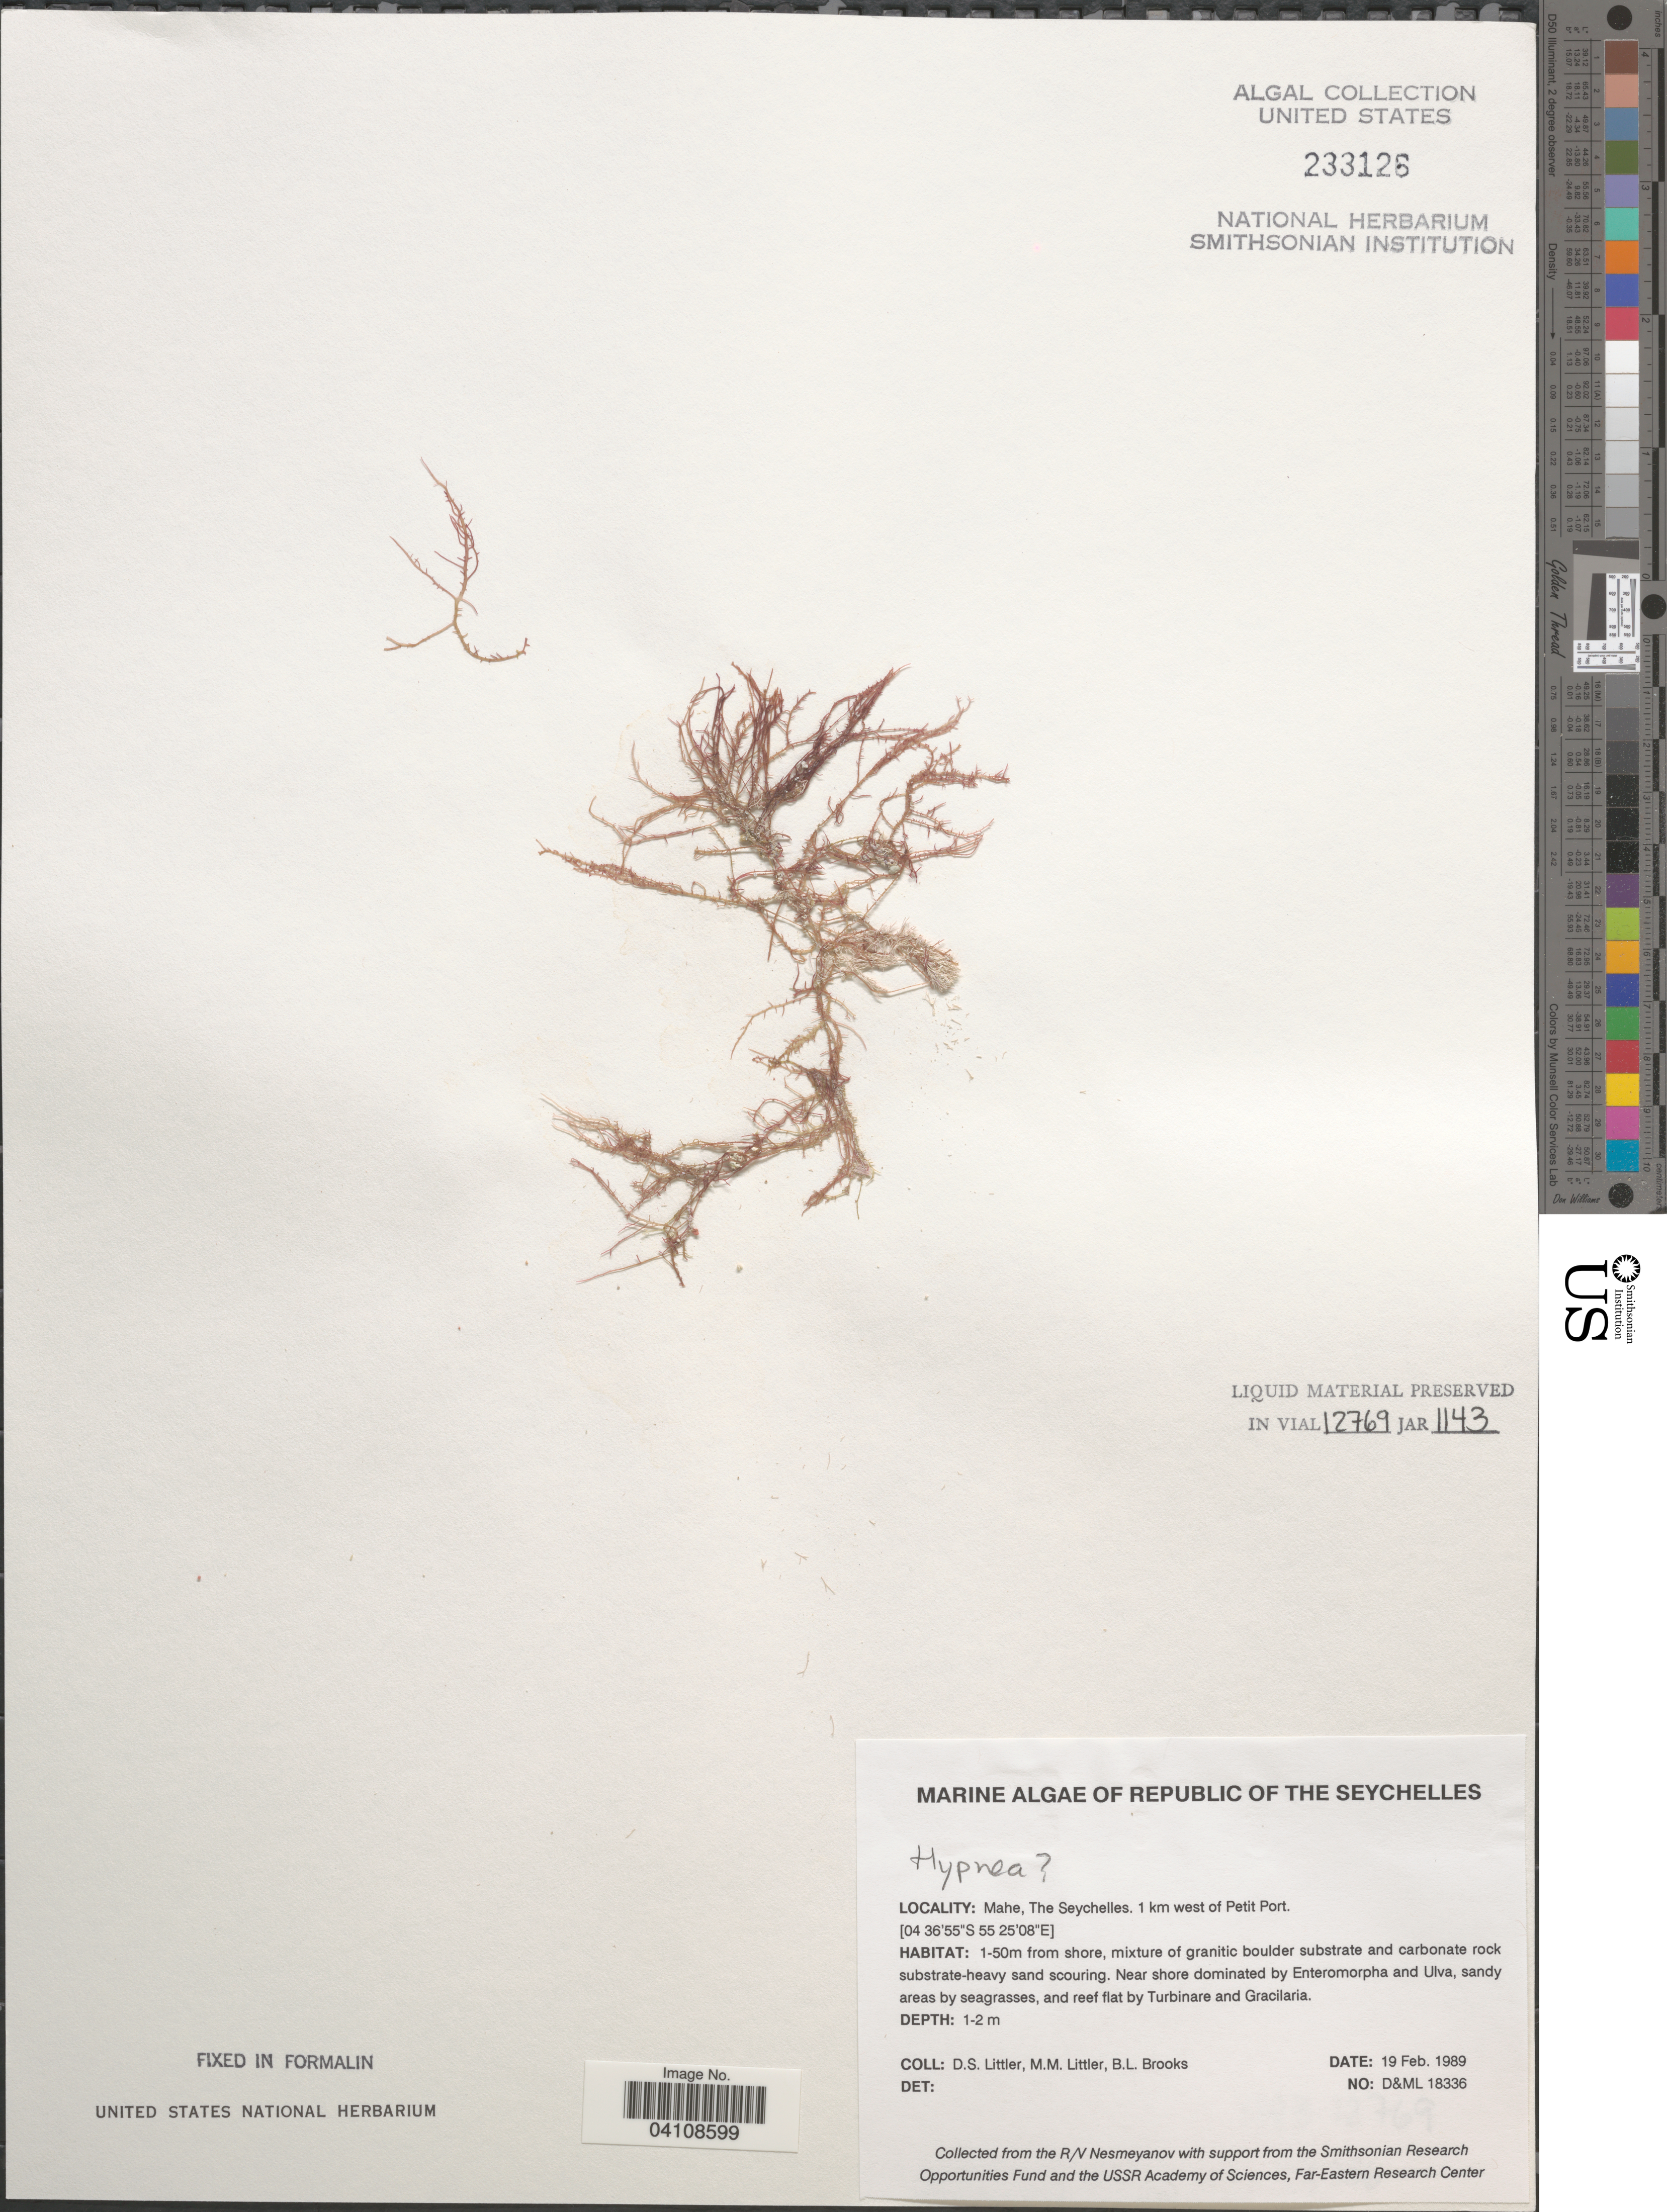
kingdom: Plantae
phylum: Rhodophyta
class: Florideophyceae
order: Gigartinales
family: Cystocloniaceae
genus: Hypnea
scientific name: Hypnea sp.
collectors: D. S. Littler & B. Brooks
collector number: D&ML18336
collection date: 1989-02-19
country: Seychelles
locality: Republic of The Seychelles. Mahe. 1 km west of Petit Port. 1-50m from shore.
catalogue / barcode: US 233126